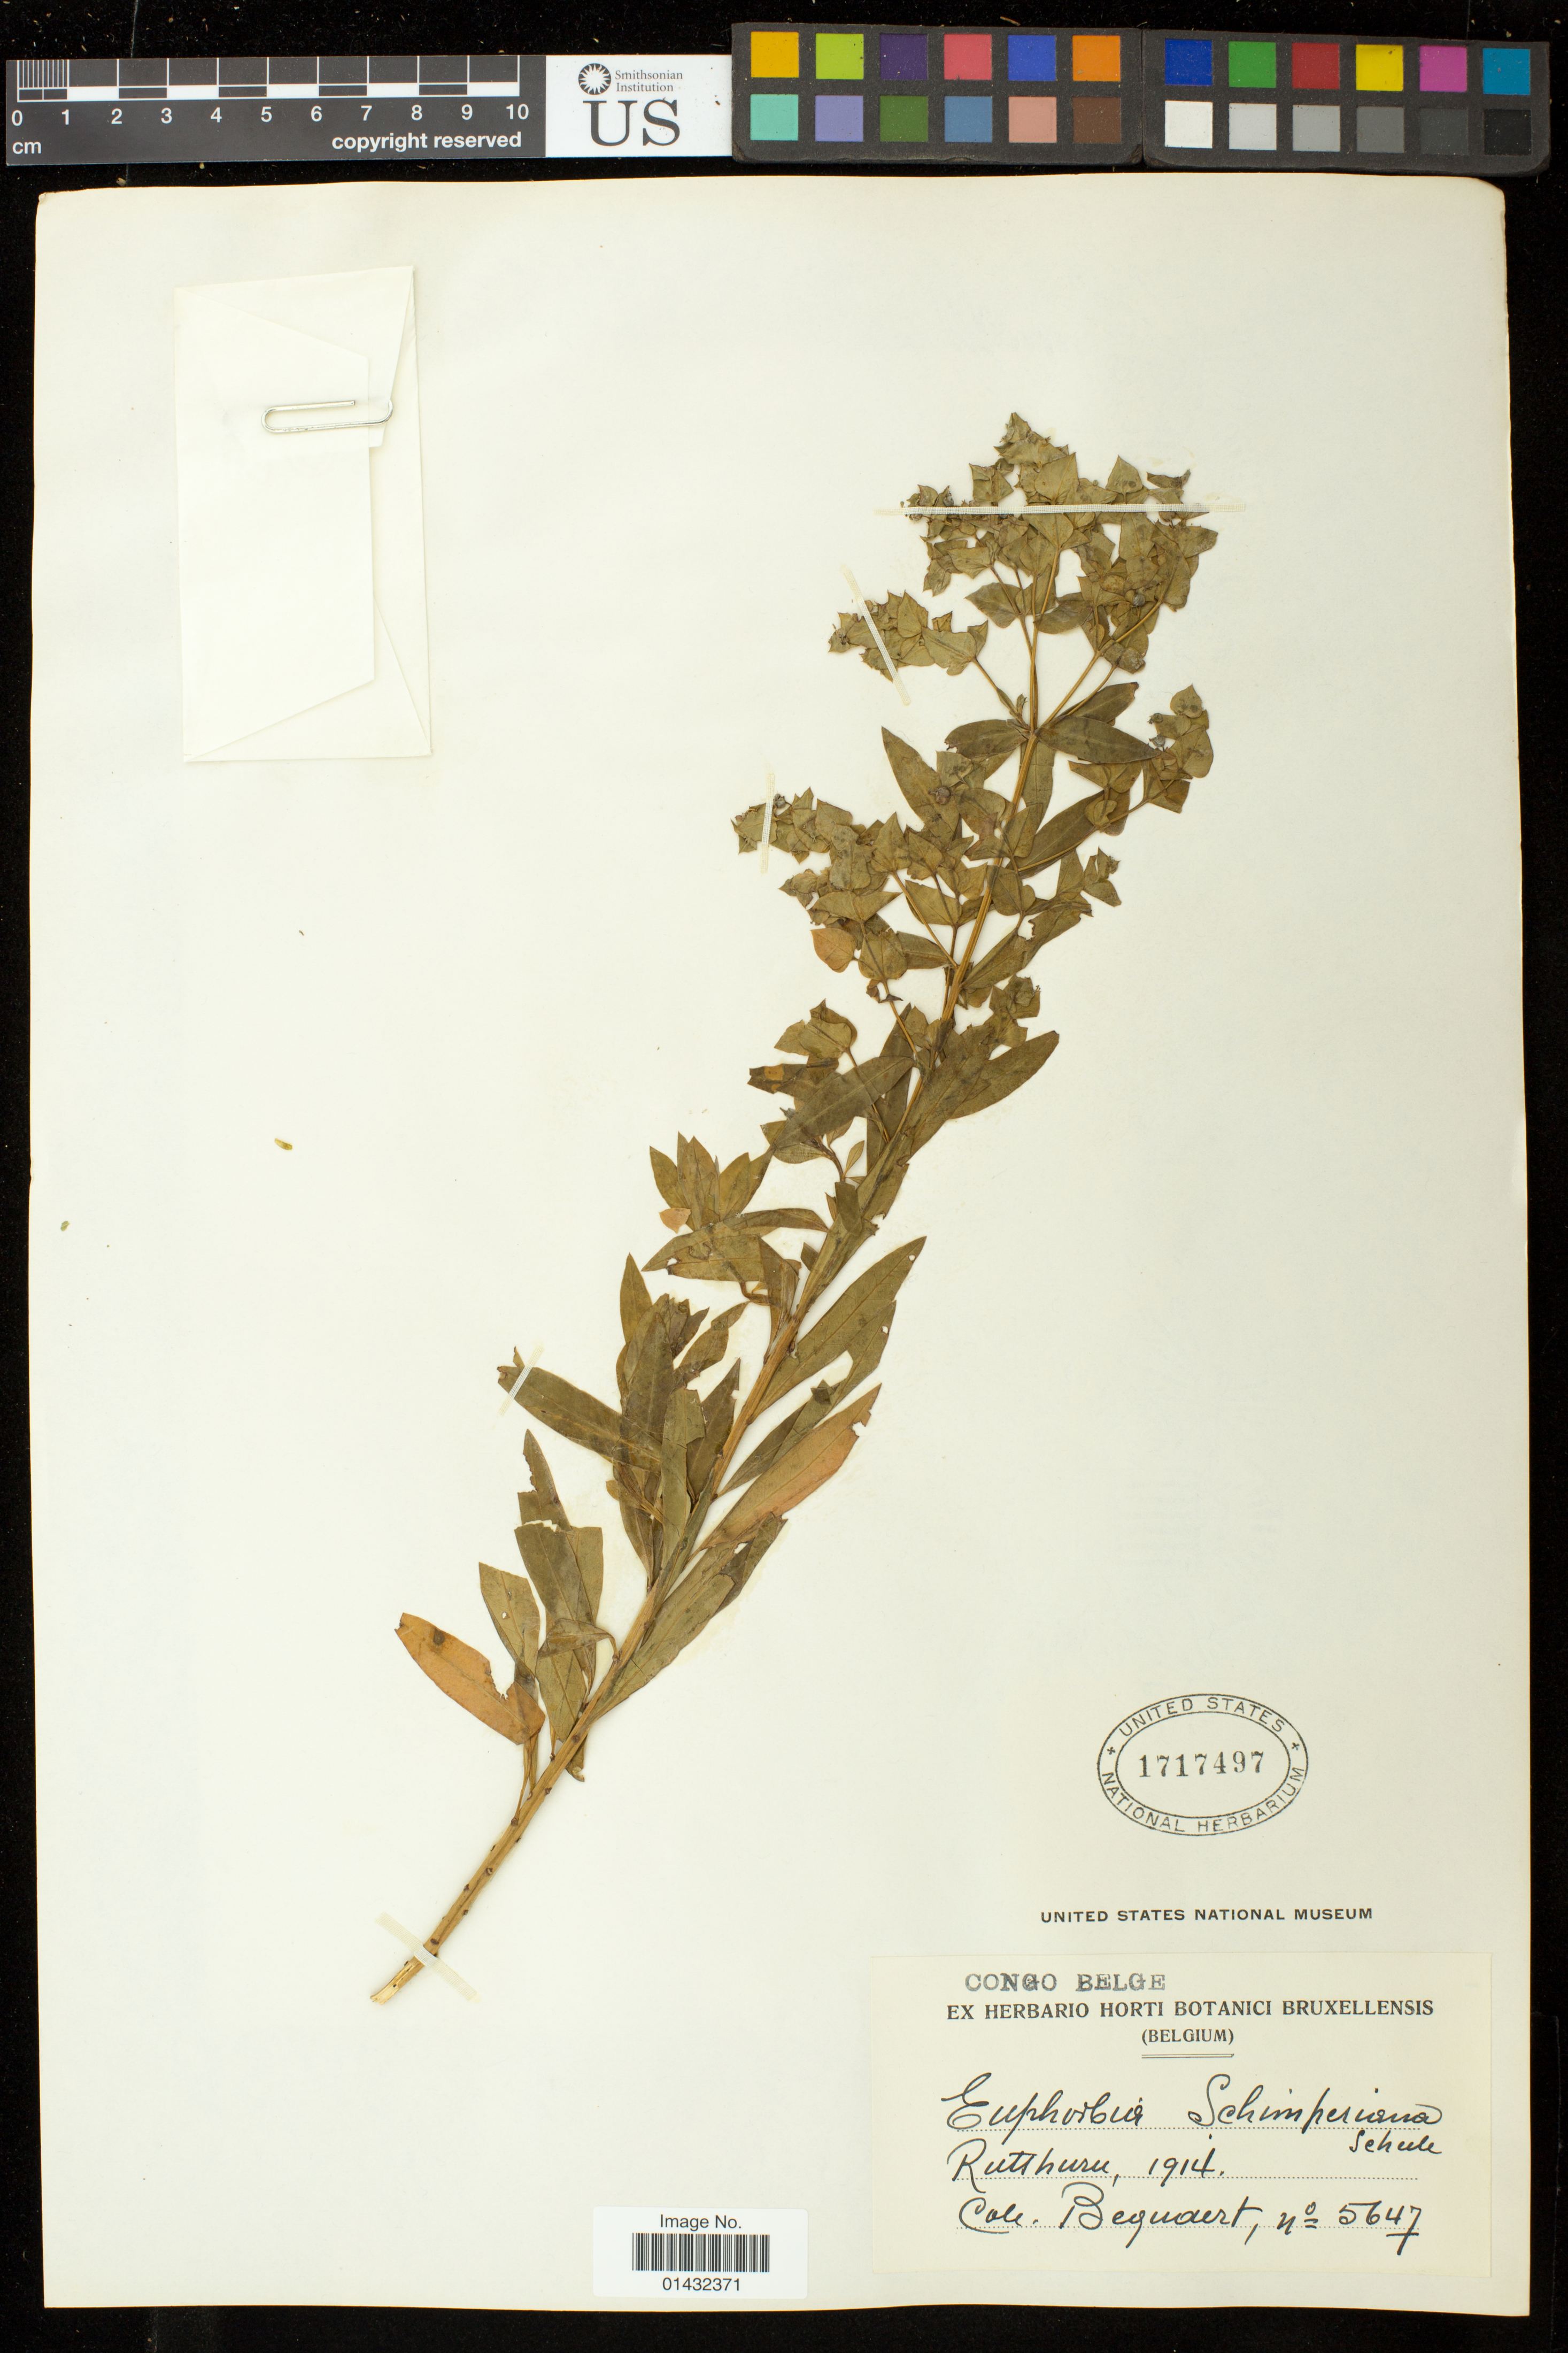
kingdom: Plantae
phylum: Tracheophyta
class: Magnoliopsida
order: Malpighiales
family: Euphorbiaceae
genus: Euphorbia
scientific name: Euphorbia schimperiana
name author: Hochst. ex A. Rich.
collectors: J. C. Bequaert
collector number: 5647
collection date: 1914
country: Congo, Democratic Republic of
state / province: Nord-Kivu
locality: Rutshuru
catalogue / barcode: US 1717497